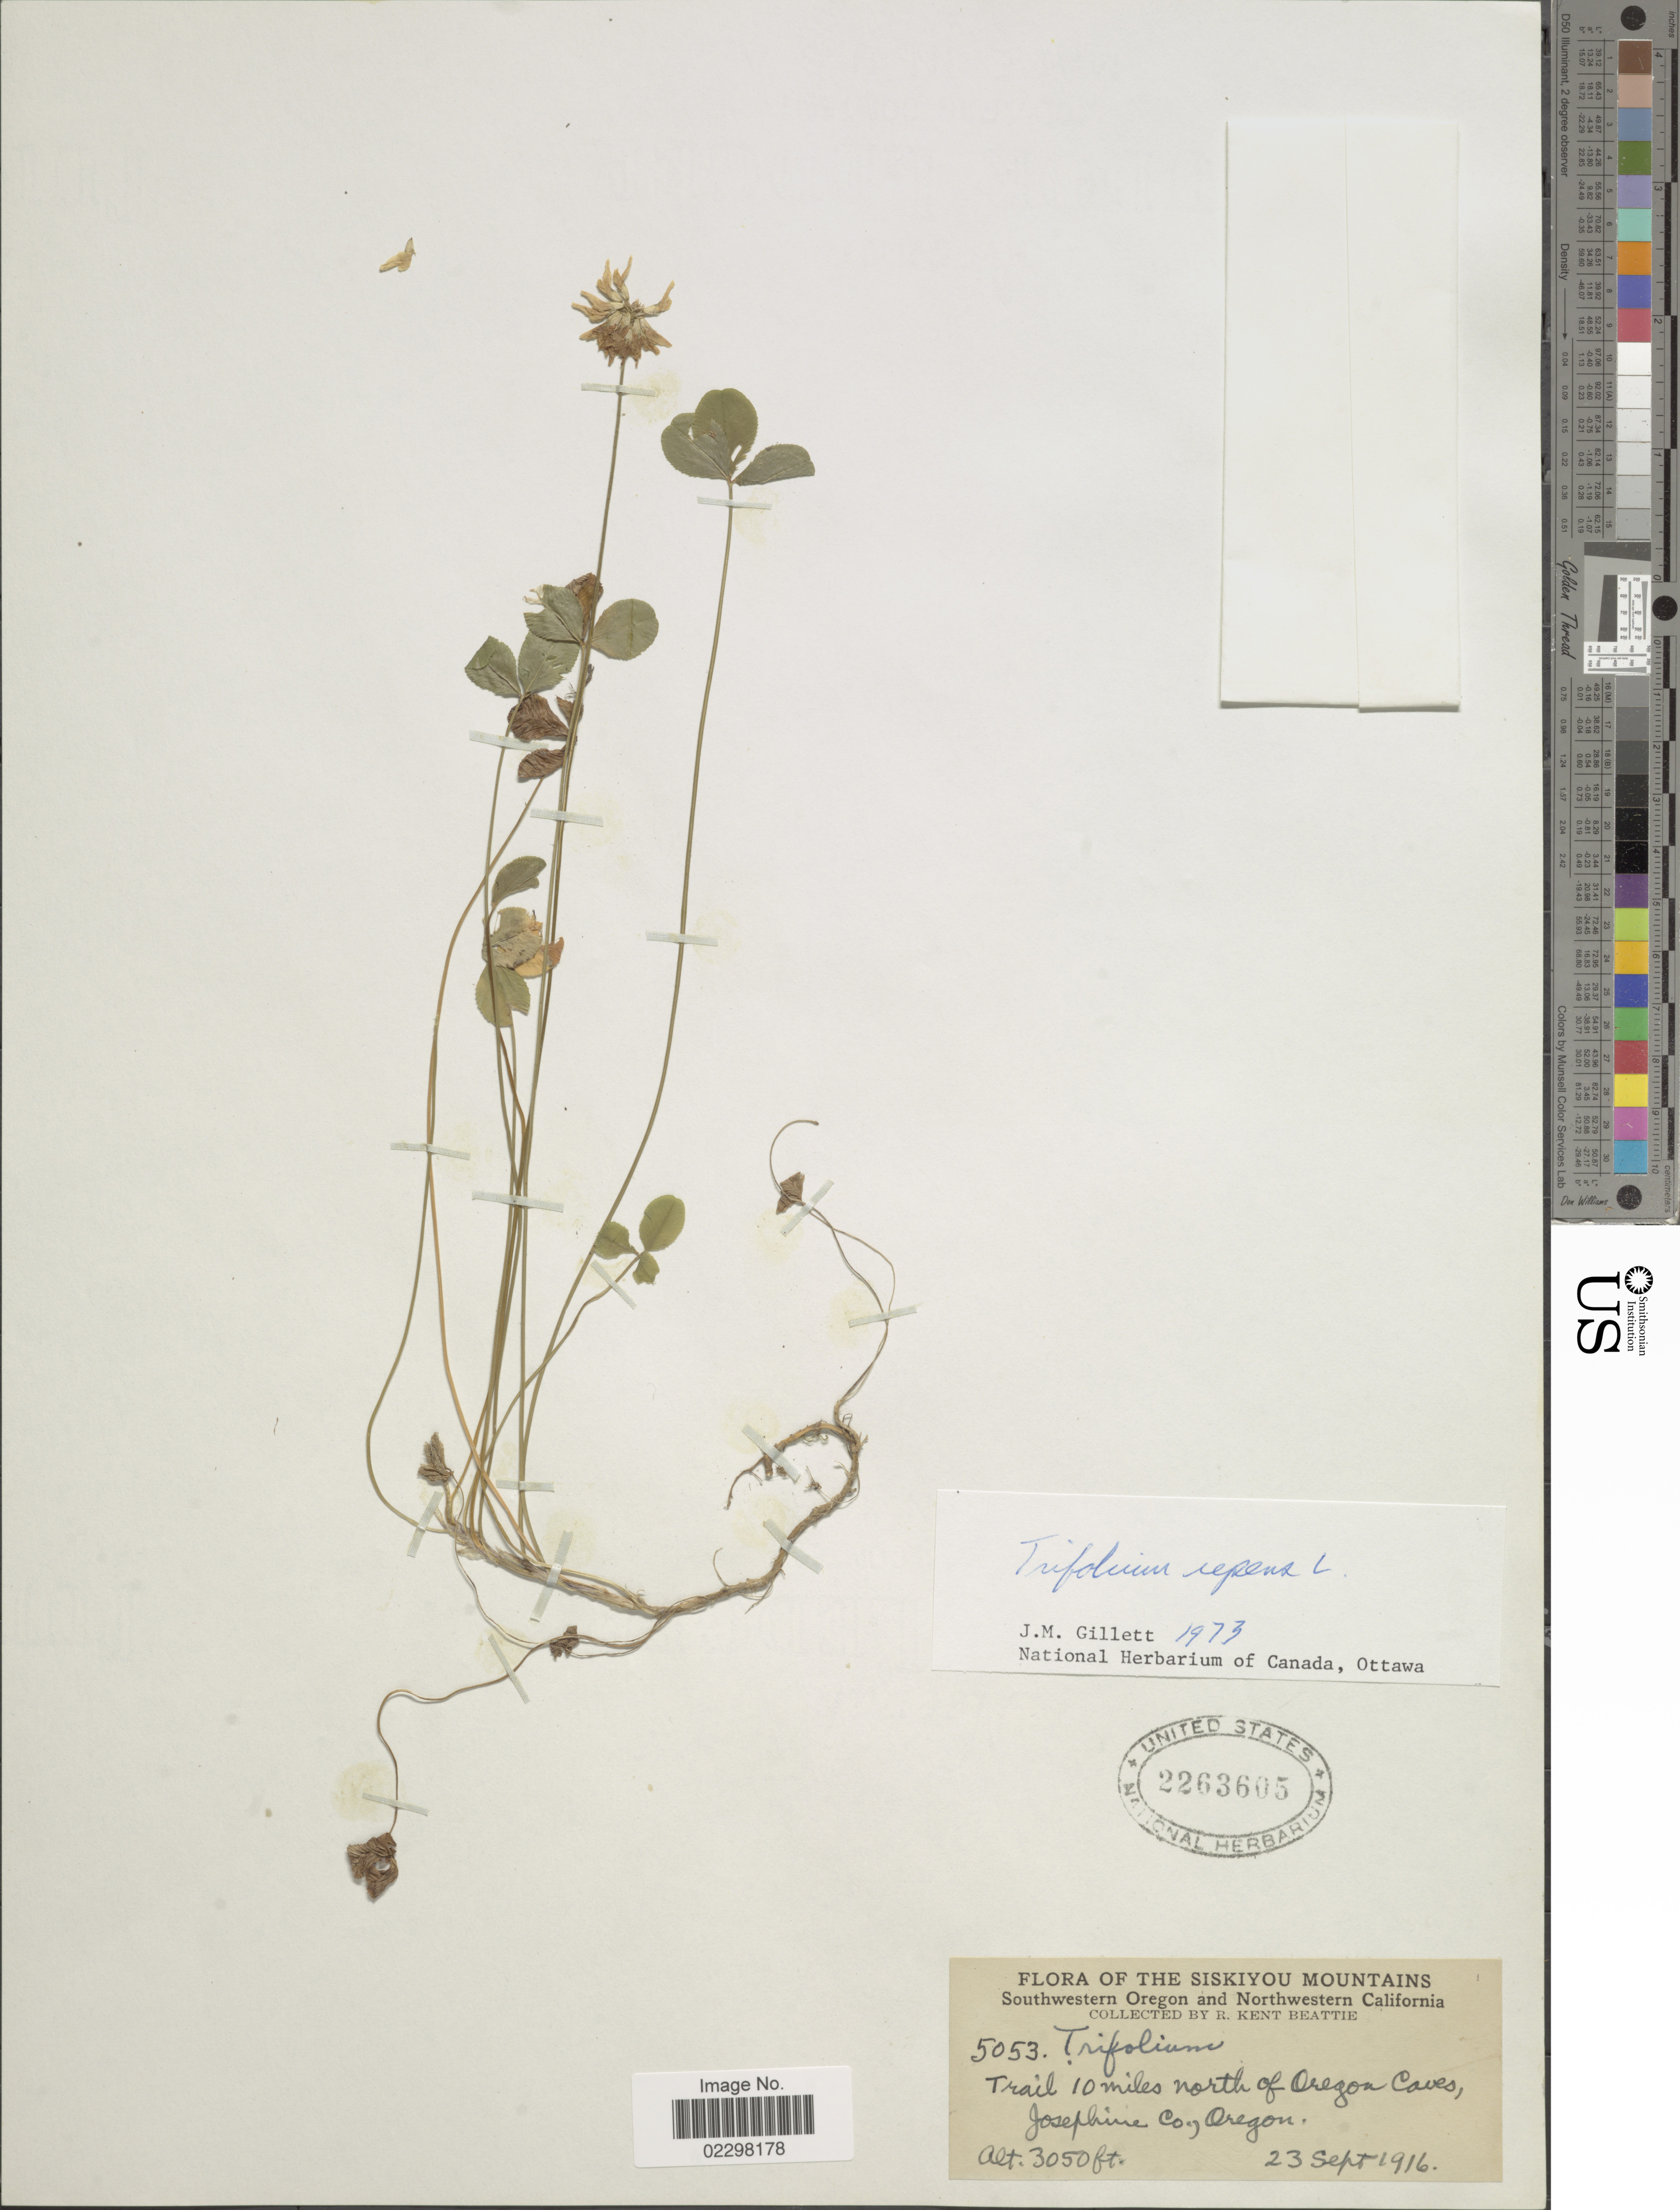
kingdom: Plantae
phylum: Tracheophyta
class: Magnoliopsida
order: Fabales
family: Fabaceae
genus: Trifolium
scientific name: Trifolium repens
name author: L.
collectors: R. K. Beattie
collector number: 5053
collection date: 1916-09-23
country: United States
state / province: Oregon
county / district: Josephine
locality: Trail 10 miles north of Oregon Caves, Josephine Co.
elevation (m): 930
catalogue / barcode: US 2263605